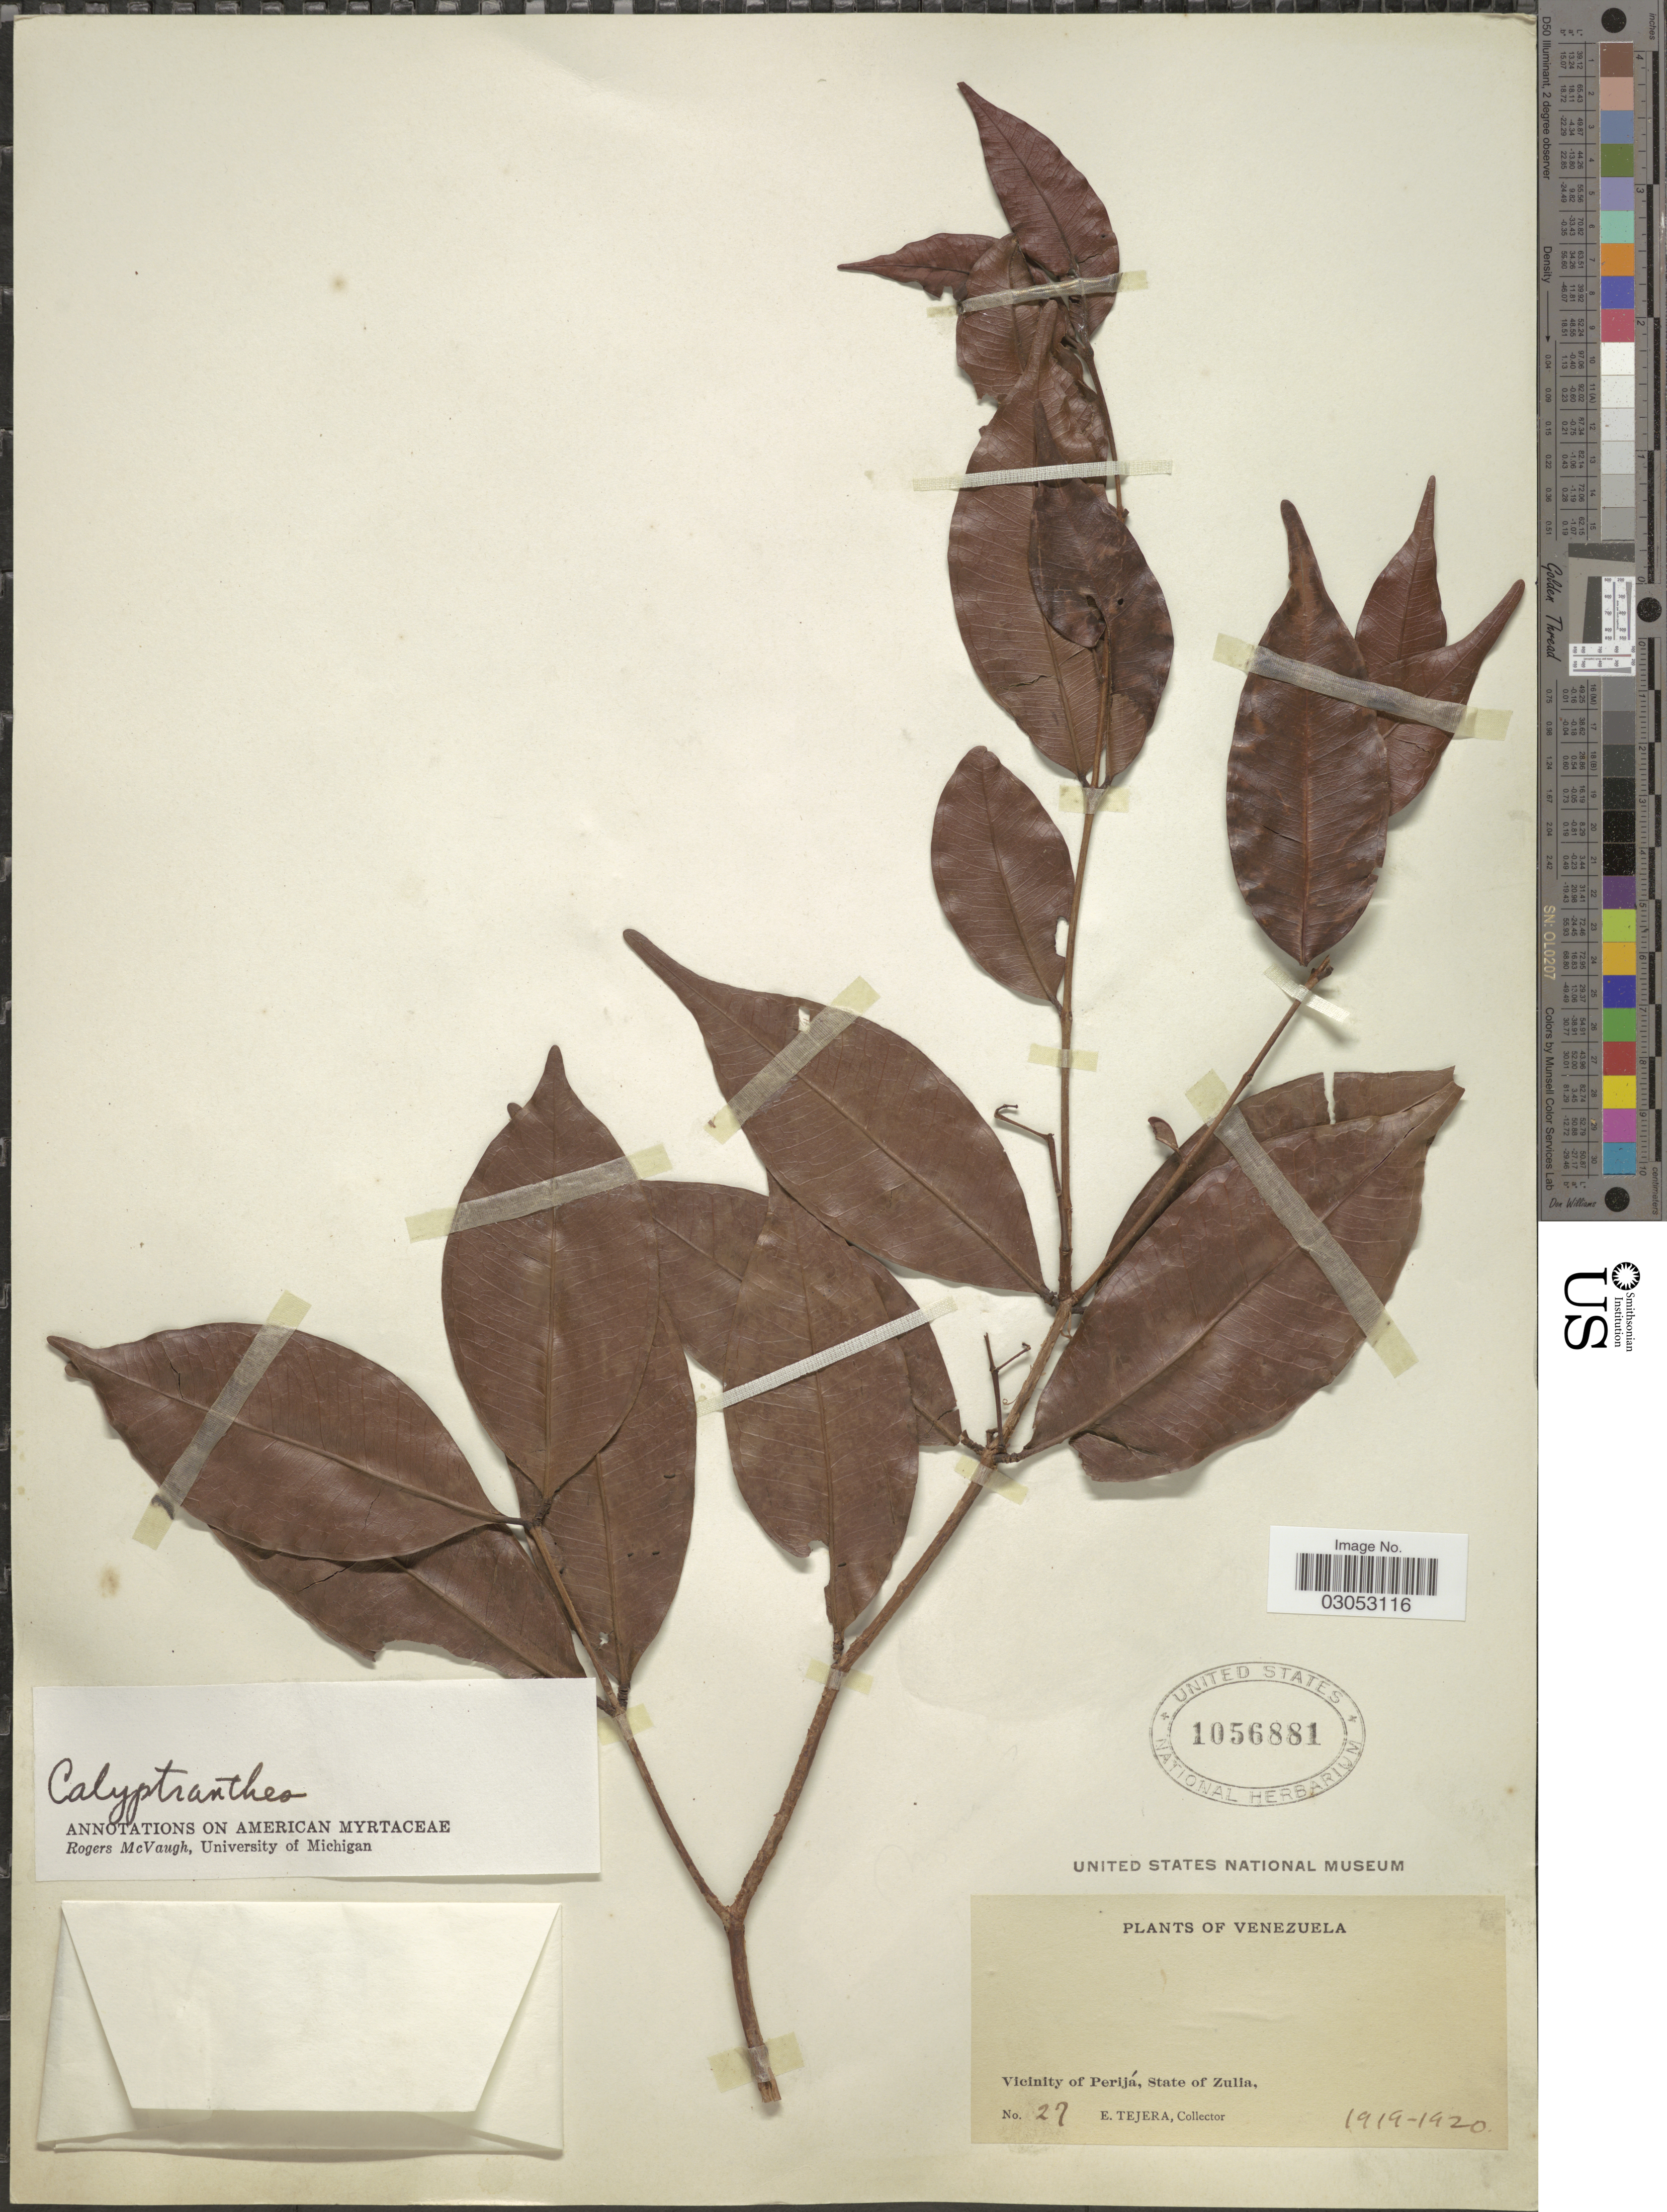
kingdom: Plantae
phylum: Tracheophyta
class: Magnoliopsida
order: Myrtales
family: Myrtaceae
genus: Myrcia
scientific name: Myrcia sp.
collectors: E. Tejera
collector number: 27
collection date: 1919/1920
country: Venezuela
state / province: Zulia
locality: Vicinity of Perijá.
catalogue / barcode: US 1056881